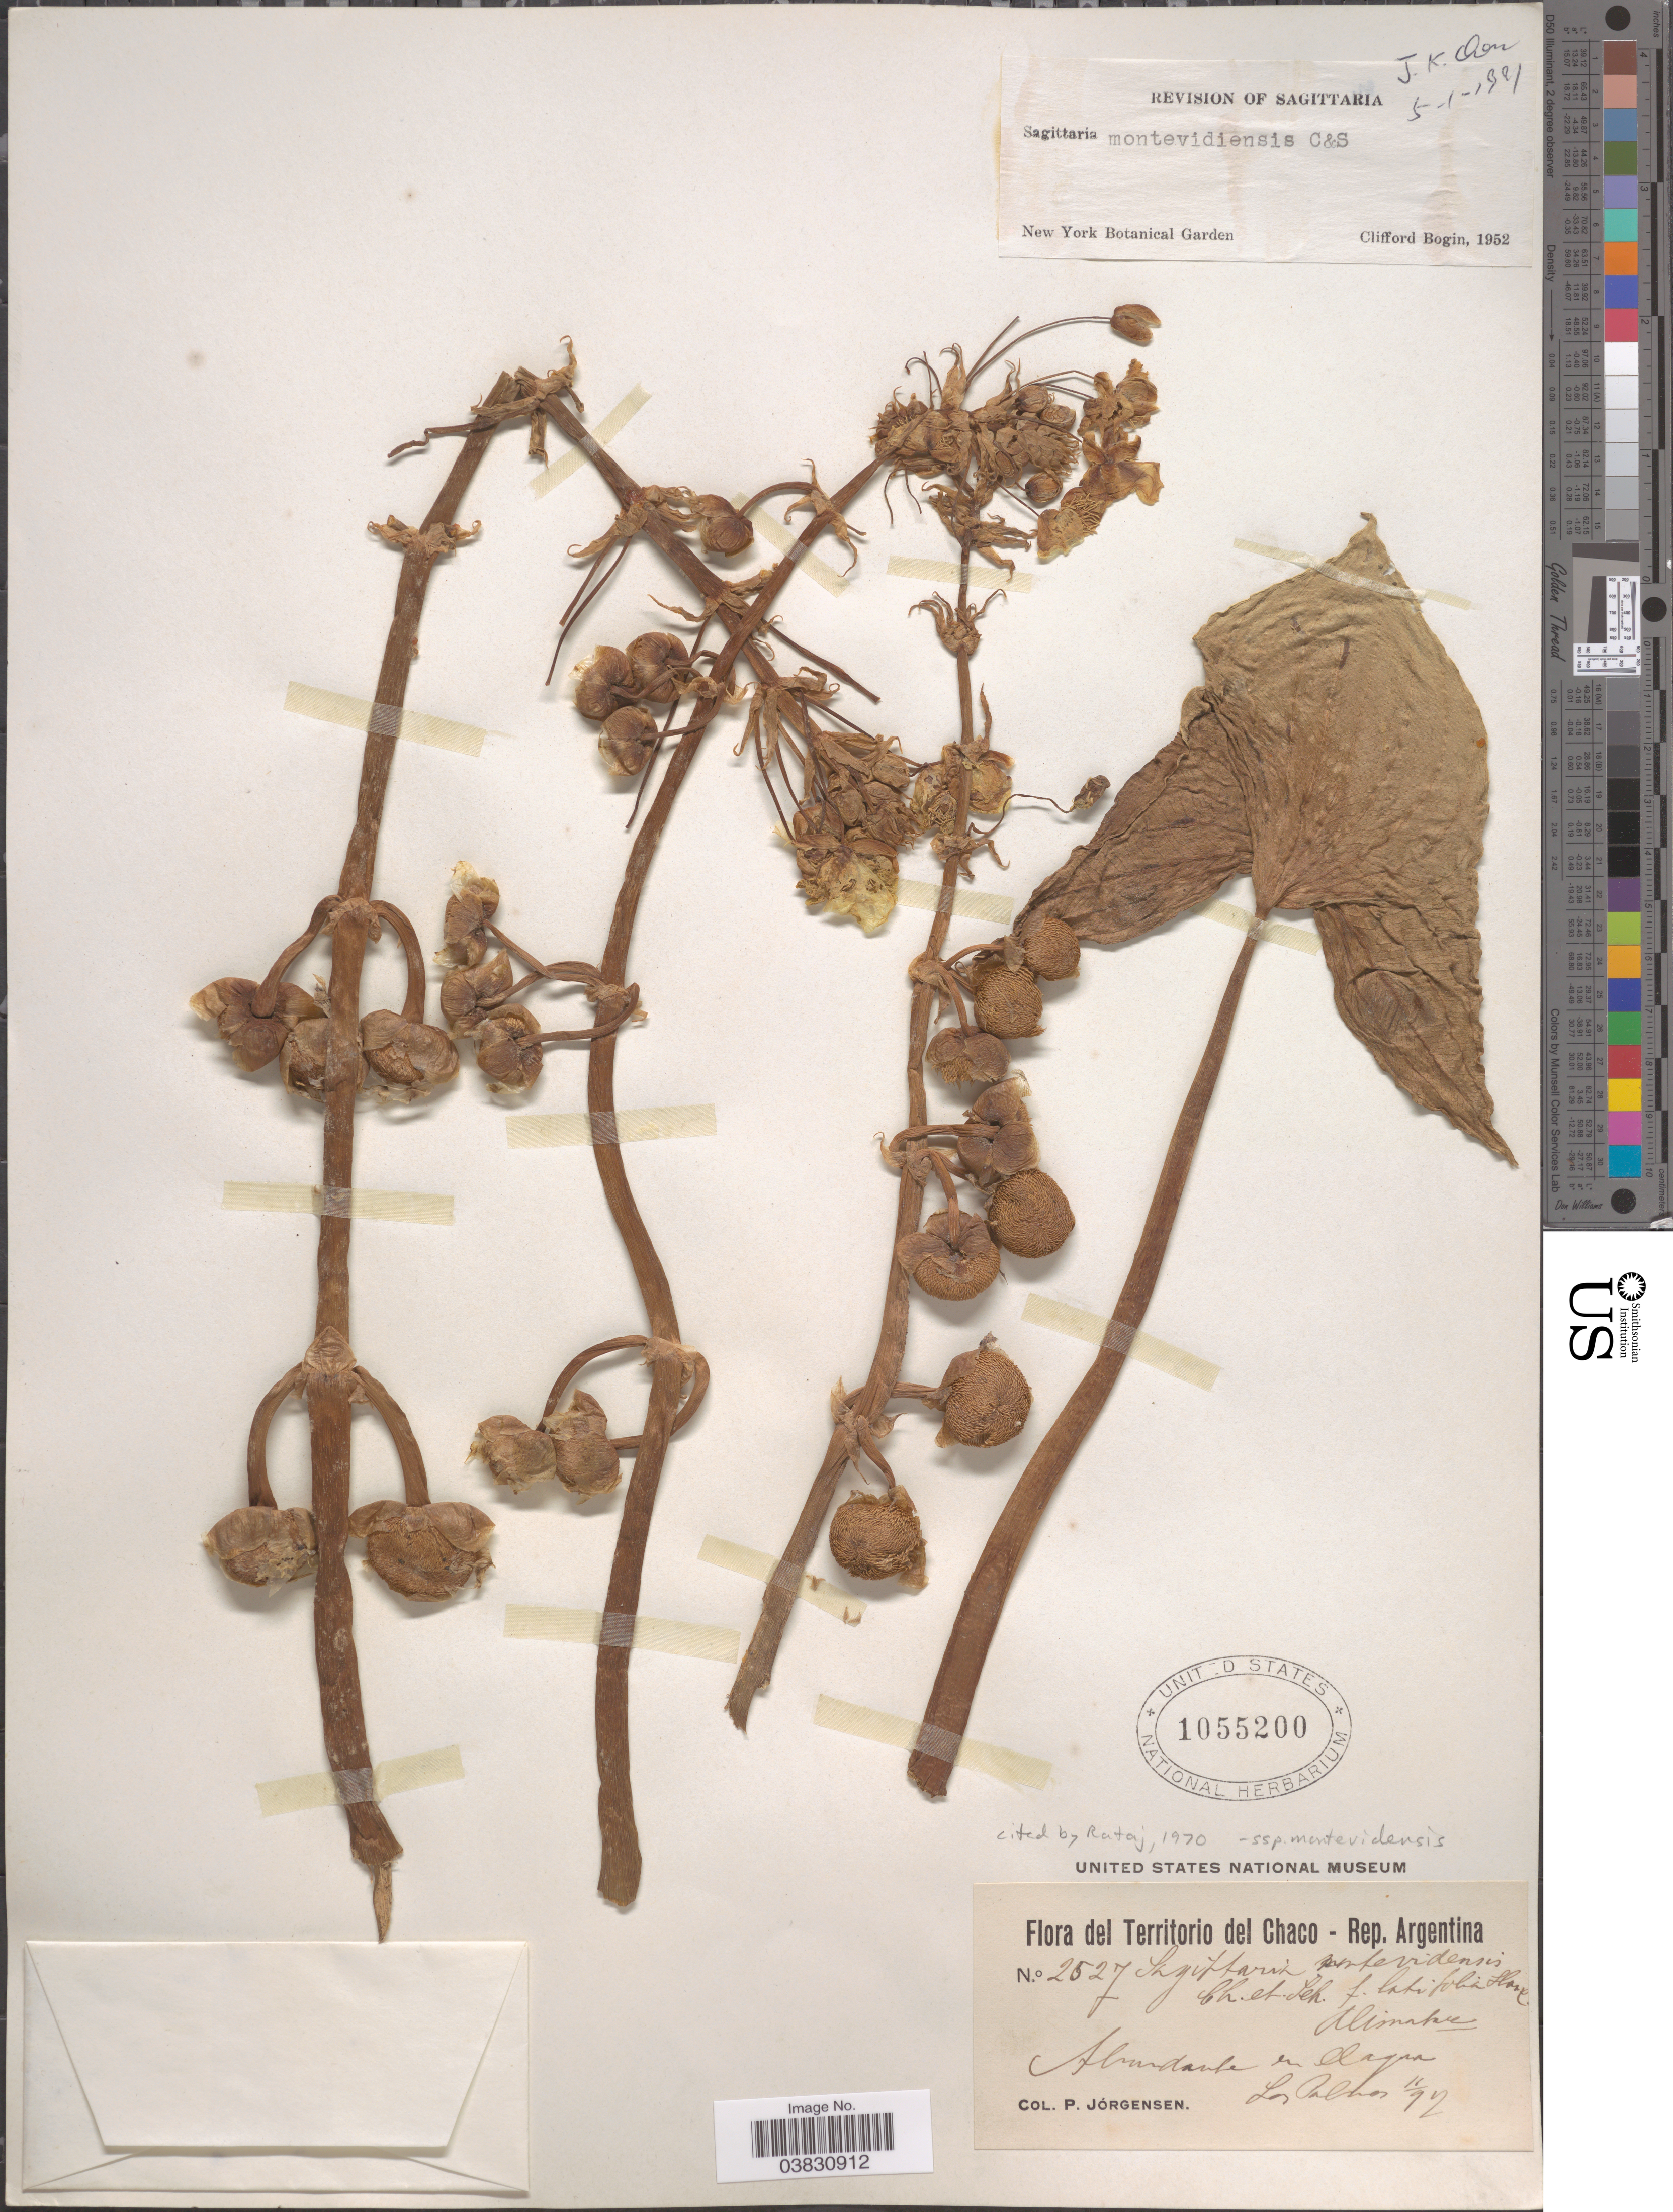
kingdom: Plantae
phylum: Tracheophyta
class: Liliopsida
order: Alismatales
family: Alismataceae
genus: Sagittaria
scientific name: Sagittaria montevidensis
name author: Cham. & Schltdl.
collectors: P. Jörgensen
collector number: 2527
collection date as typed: Transcribed d/m/y: /11/97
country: Argentina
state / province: Chaco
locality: Territorio del Chaco. Abundande en Dagua. Las Palmas.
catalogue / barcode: US 1055200